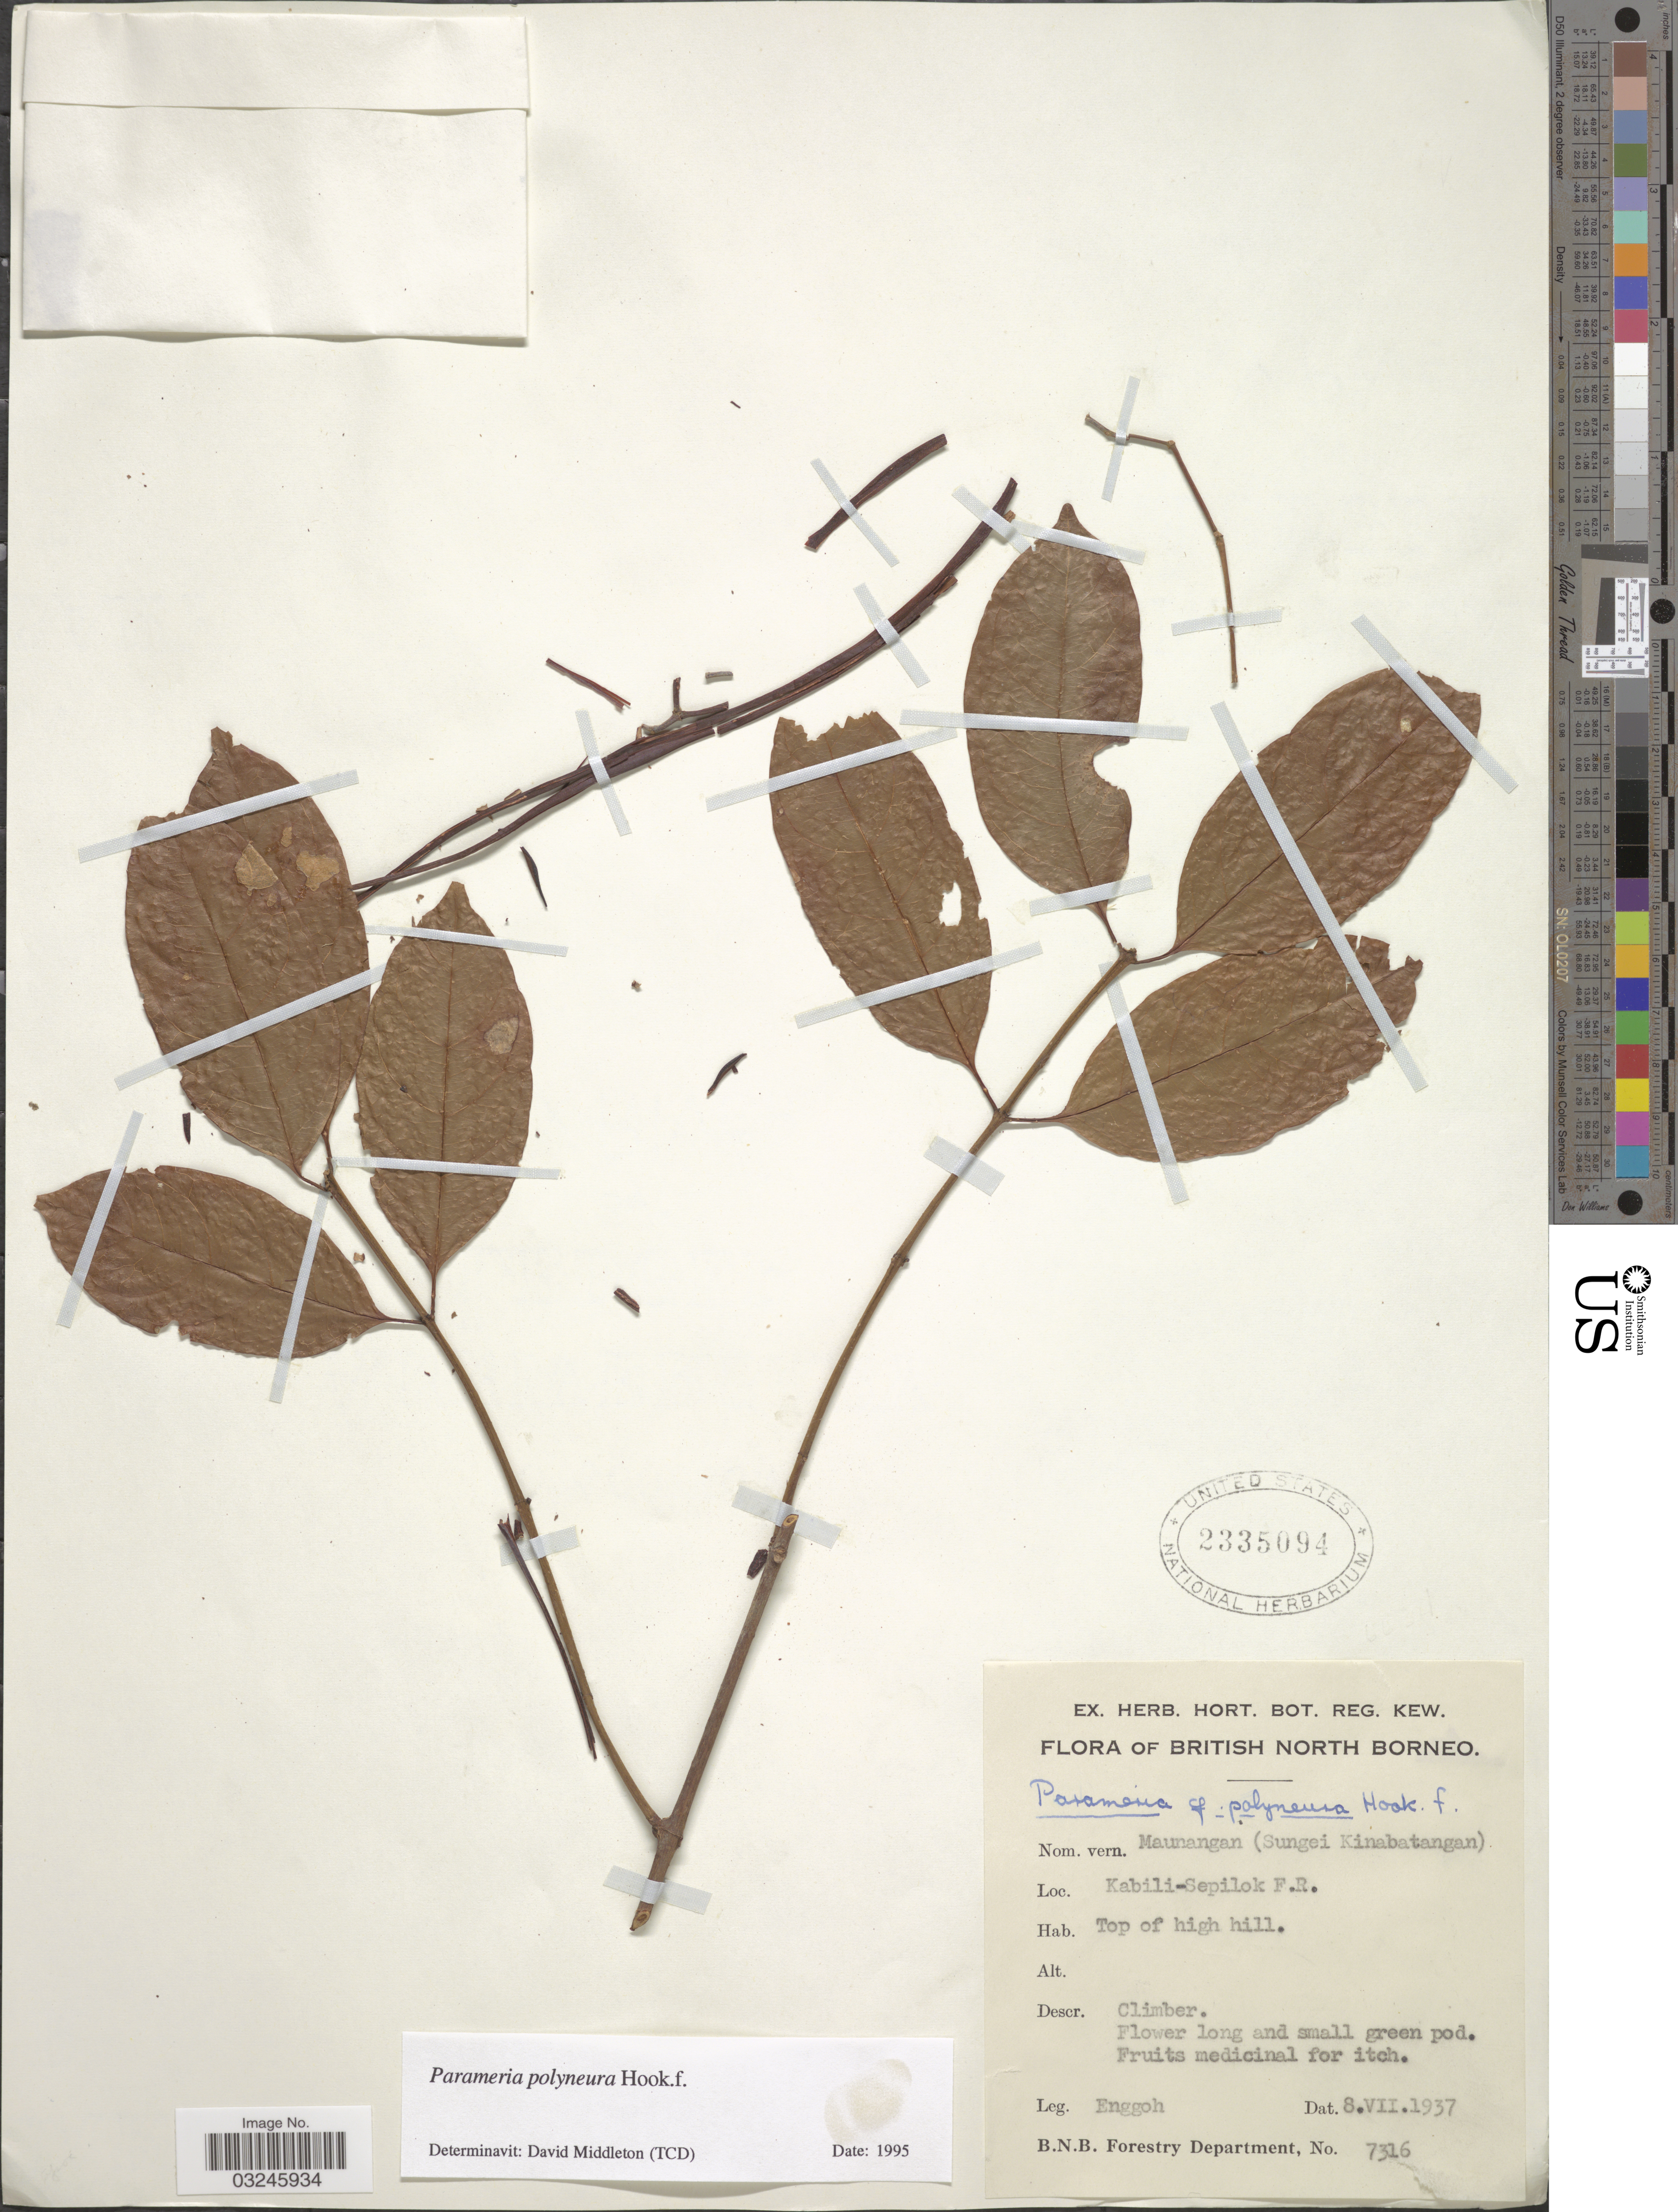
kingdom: Plantae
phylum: Tracheophyta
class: Magnoliopsida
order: Gentianales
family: Apocynaceae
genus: Parameria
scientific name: Parameria polyneura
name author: Hook. f.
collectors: -. Enggoh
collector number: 7316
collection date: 1937-07-08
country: Malaysia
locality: British North Borneo, Kabili-Sepilok F.R.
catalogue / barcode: US 2335094